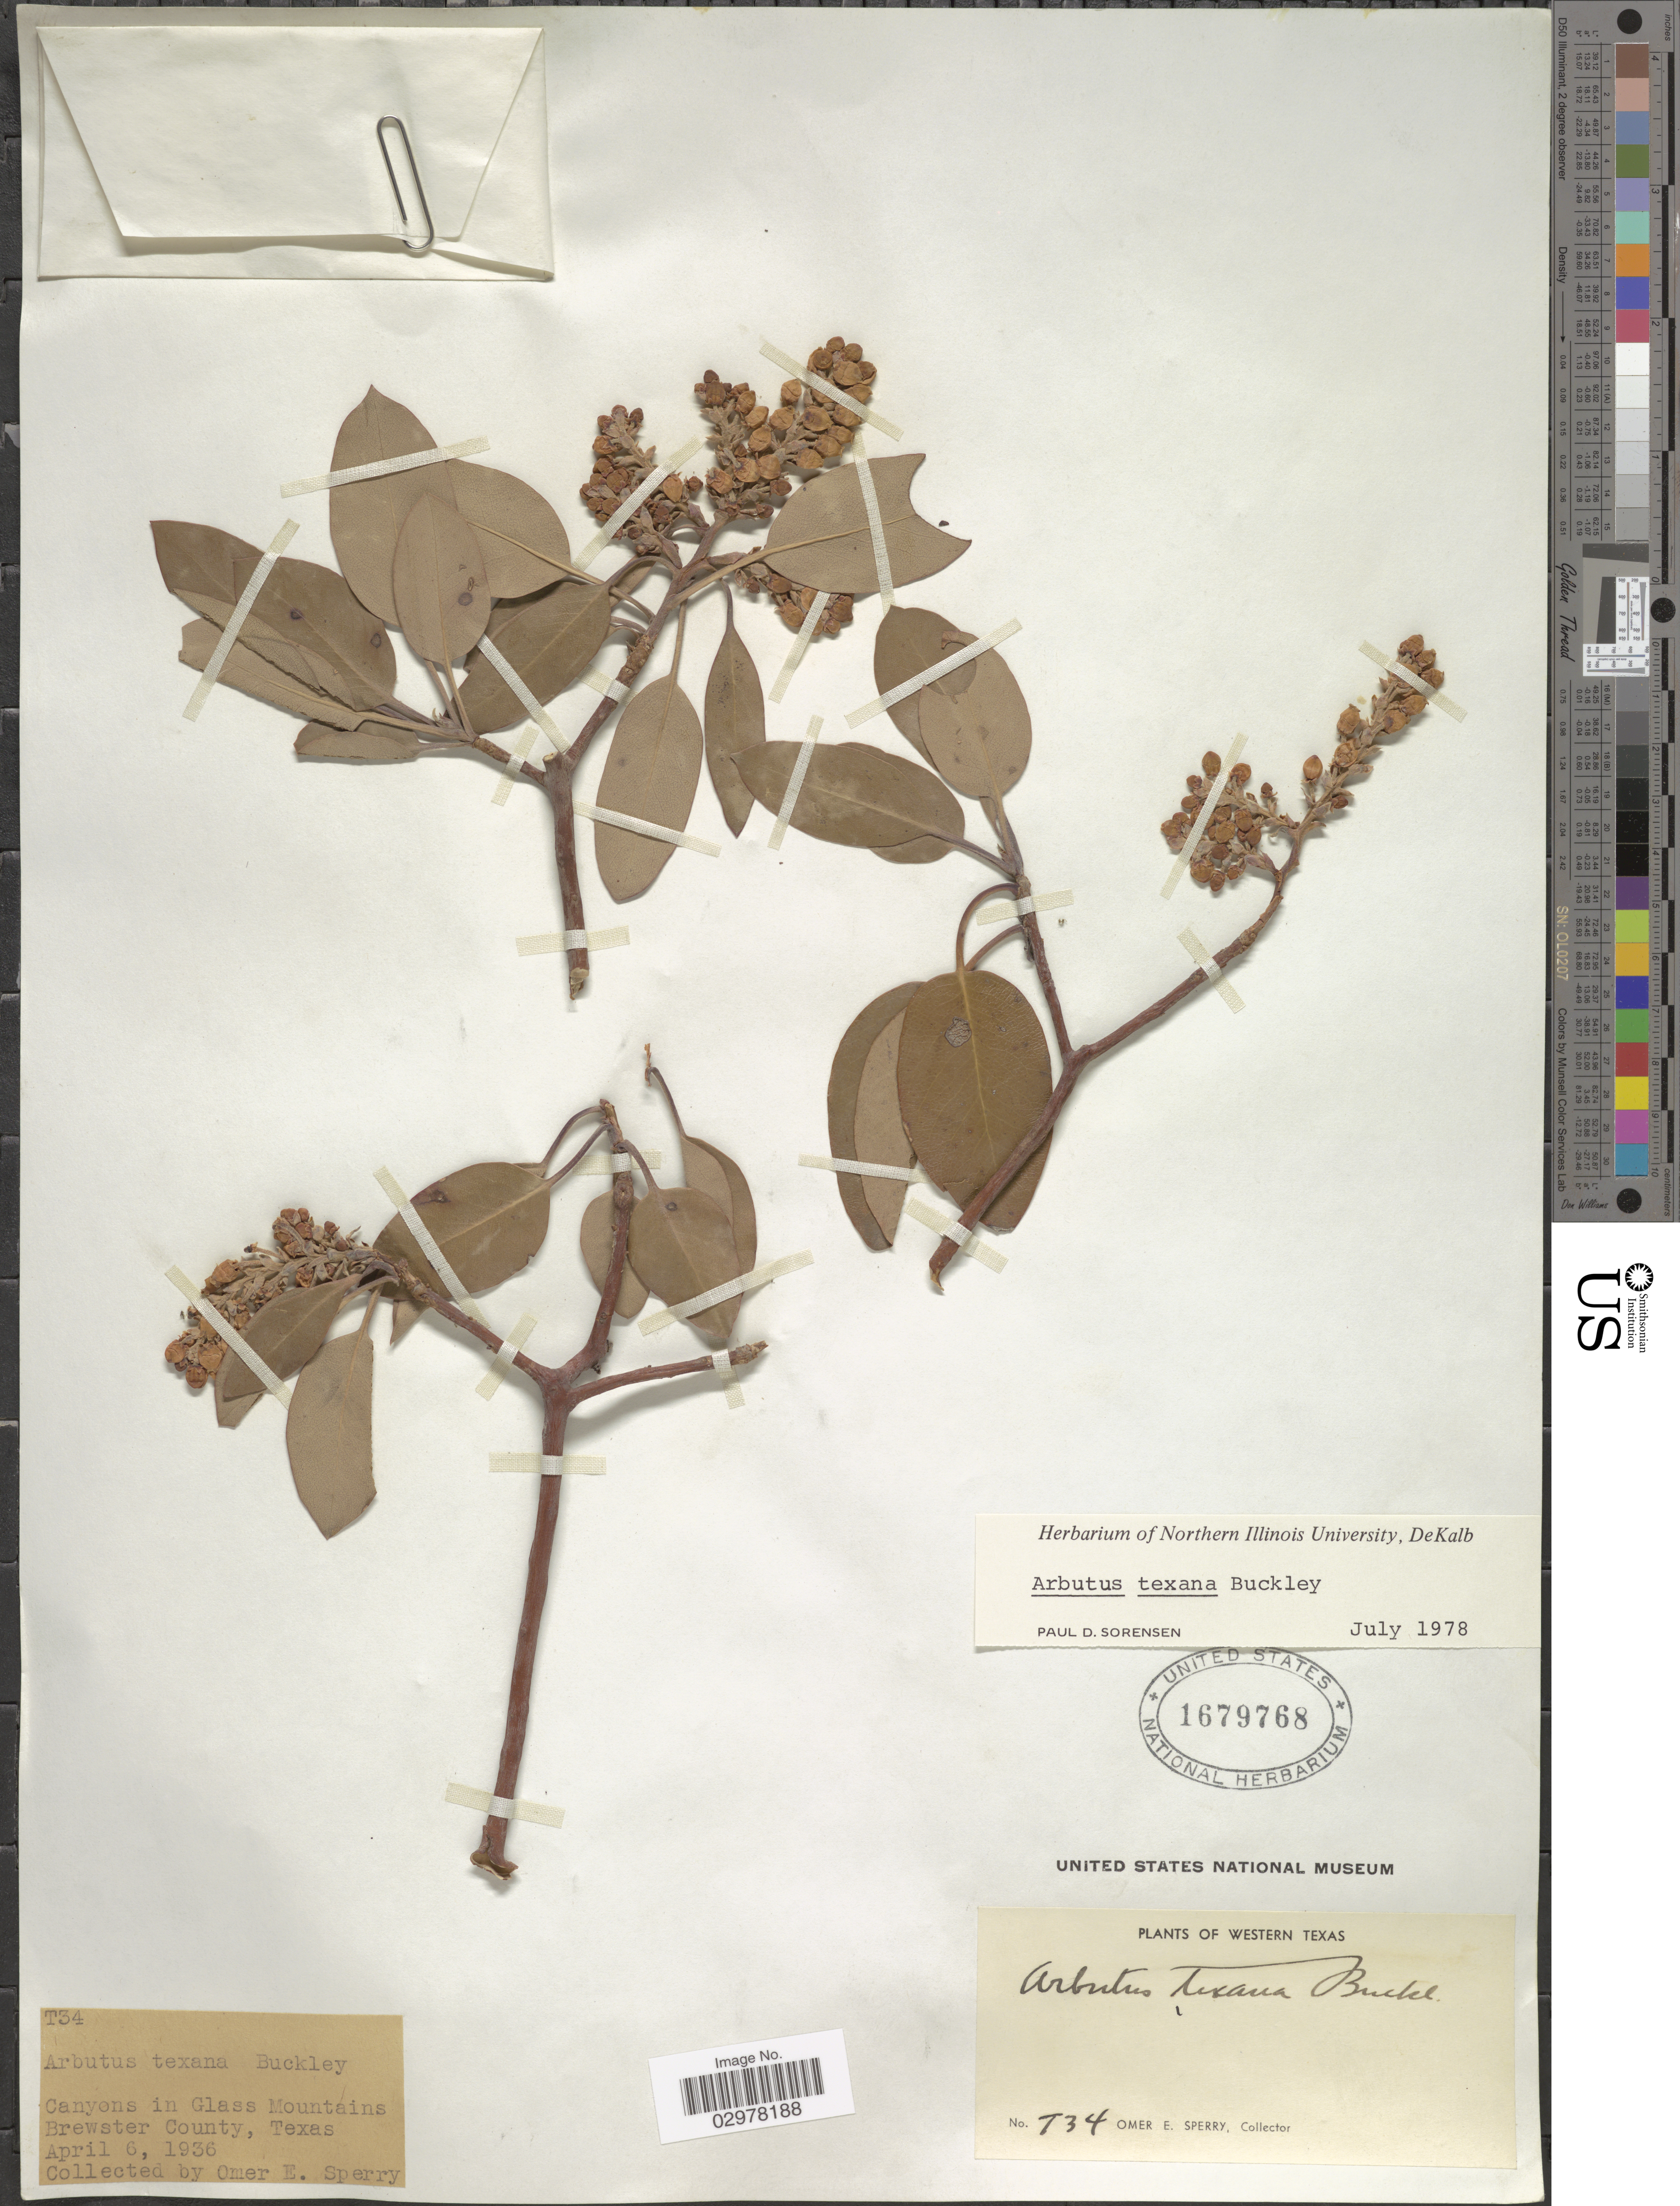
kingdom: Plantae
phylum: Tracheophyta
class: Magnoliopsida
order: Ericales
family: Ericaceae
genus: Arbutus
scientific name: Arbutus texana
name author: Buckley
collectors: O. E. Sperry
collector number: T34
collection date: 1936-04-06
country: United States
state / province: Texas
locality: Western Texas. Canyons in Glass Mountains, Brewster County.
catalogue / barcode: US 1679768